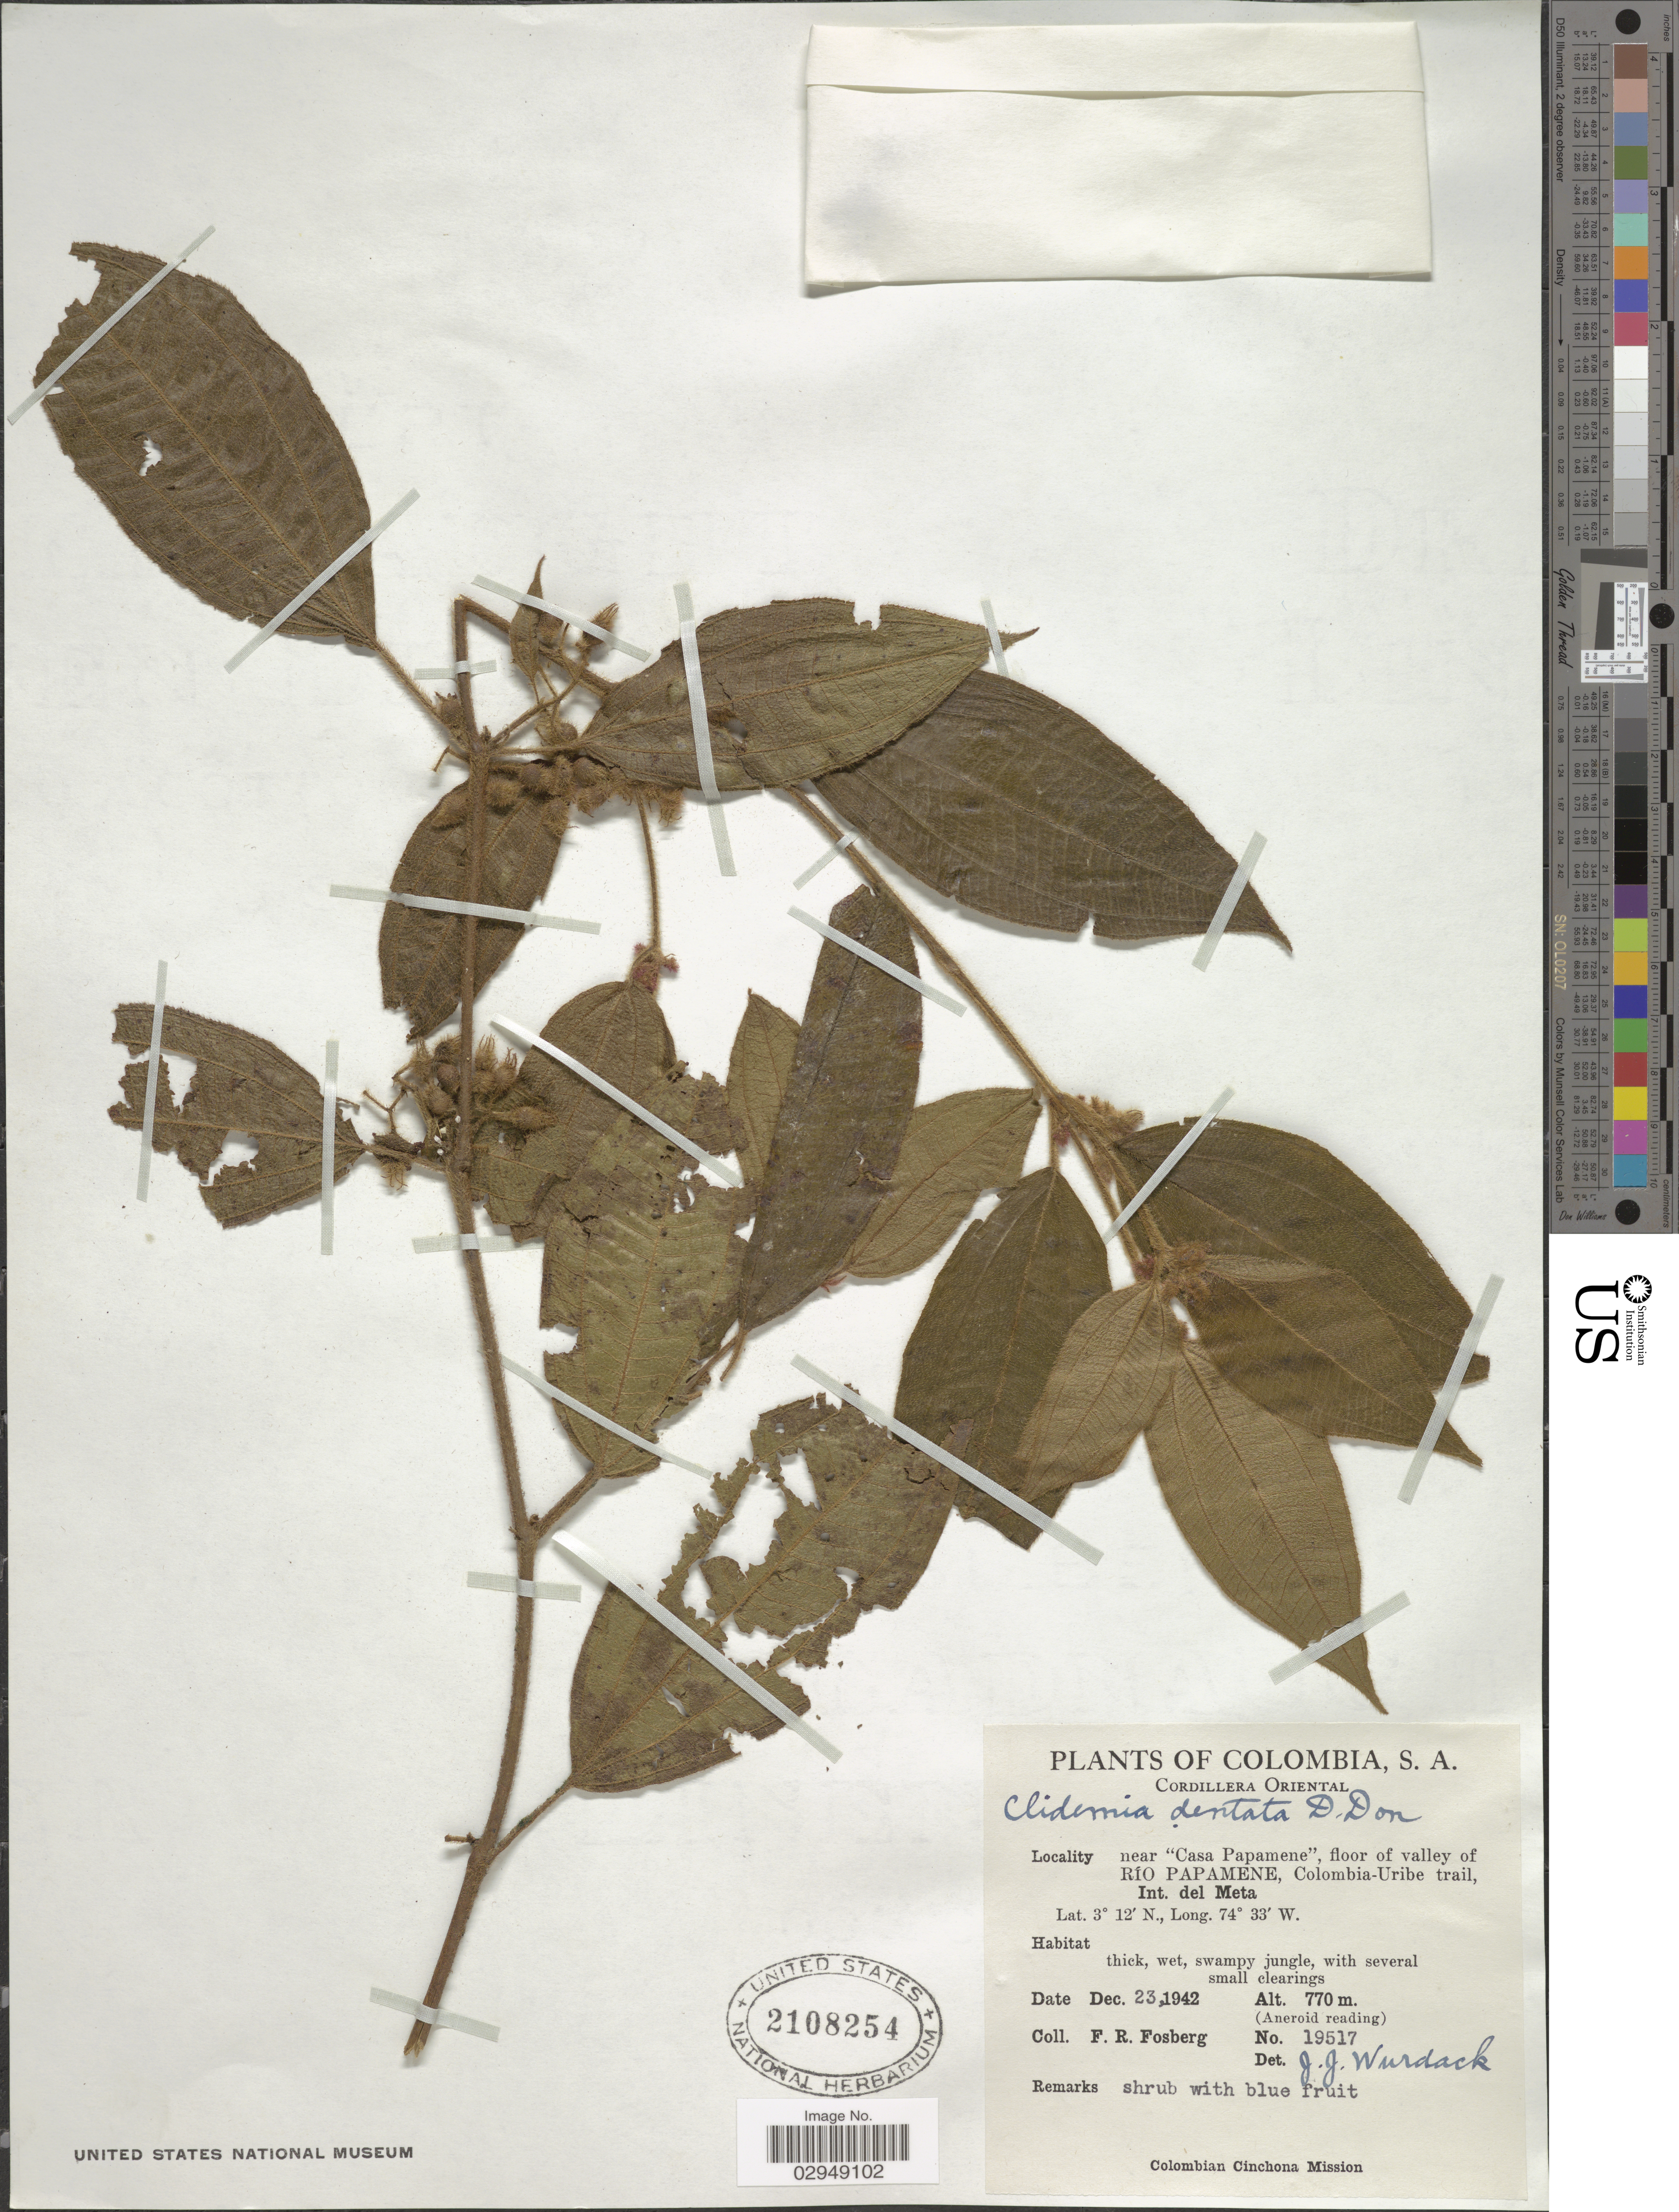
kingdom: Plantae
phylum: Tracheophyta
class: Magnoliopsida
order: Myrtales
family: Melastomataceae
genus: Clidemia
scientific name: Clidemia dentata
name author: D. Don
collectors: F. R. Fosberg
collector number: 19517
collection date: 1942-12-23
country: Colombia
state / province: Meta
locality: Near "Casa Papamene", floor of valley of Río Papamene, Colombia-Uribe trail, Int. del Meta. Cordillera Oriental.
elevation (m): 770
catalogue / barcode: US 2108254